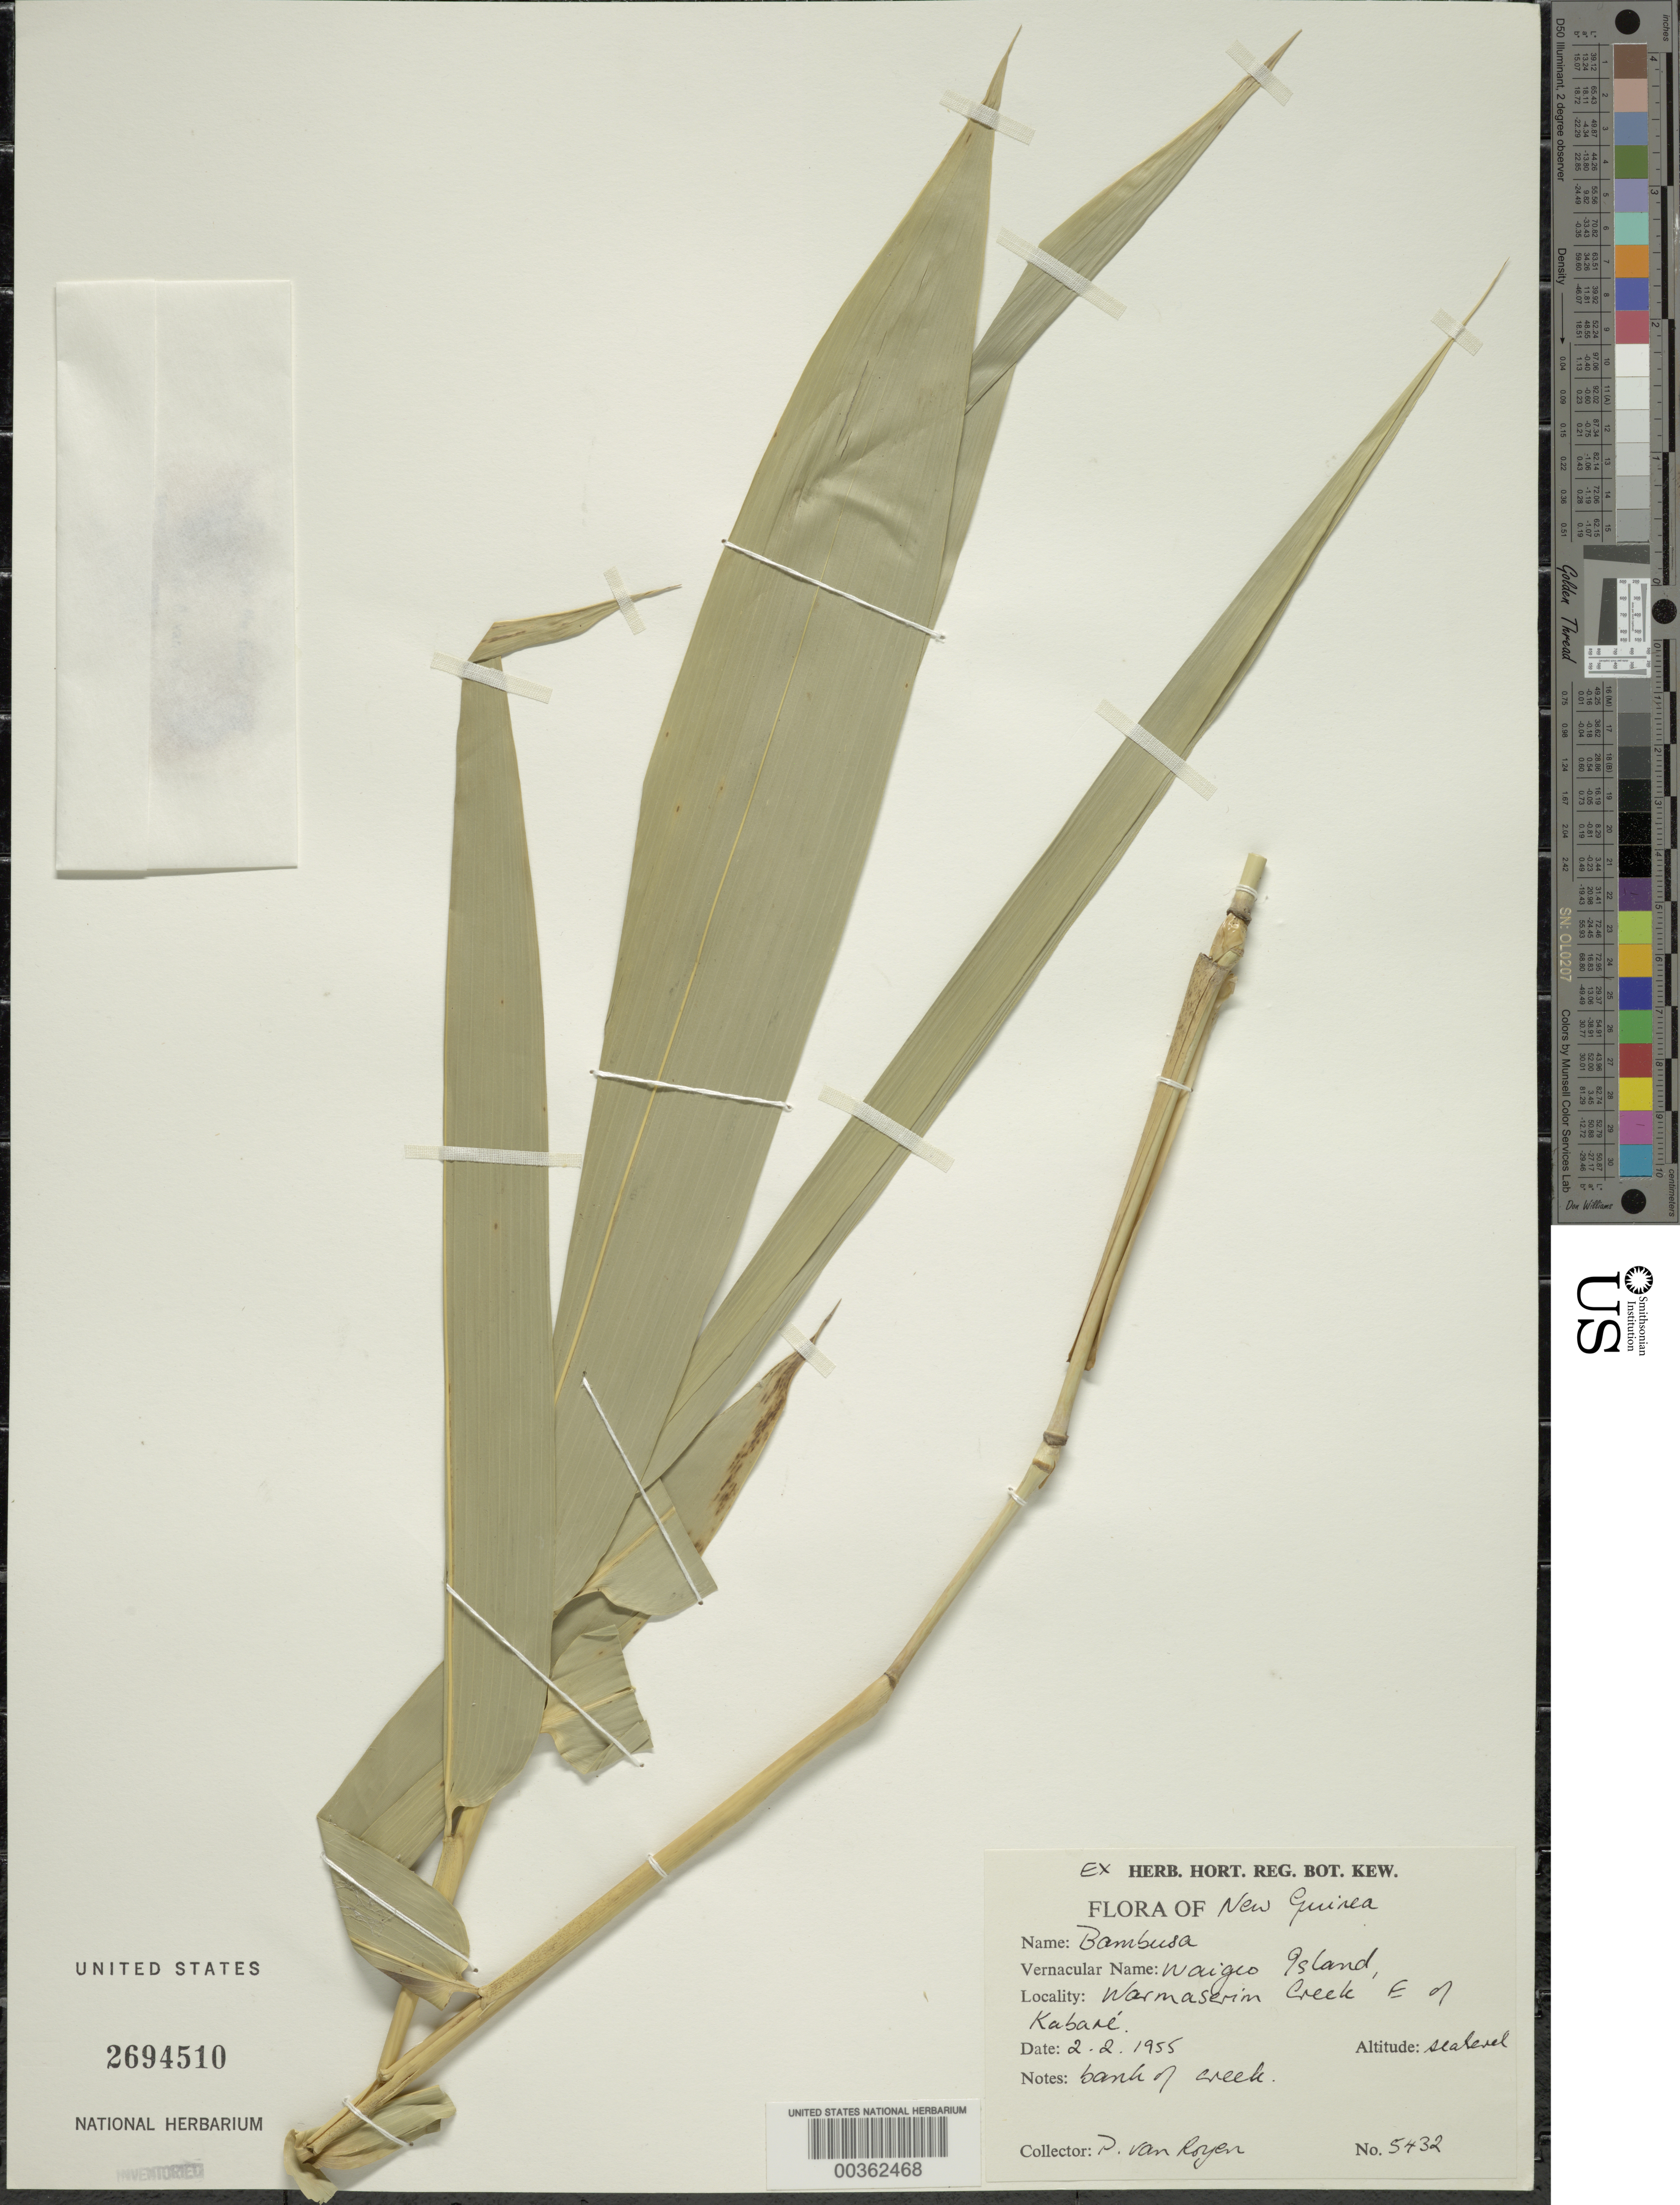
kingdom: Plantae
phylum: Tracheophyta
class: Liliopsida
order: Poales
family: Poaceae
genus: Bambusa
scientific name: Bambusa sp.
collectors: P. van Royen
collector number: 5432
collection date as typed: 02 Feb 1955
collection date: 1955-02-02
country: Indonesia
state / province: Papua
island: New Guinea Island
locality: Waigeo isl., warmaserim creek, sea level. Irian Jaya.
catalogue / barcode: US 2694510